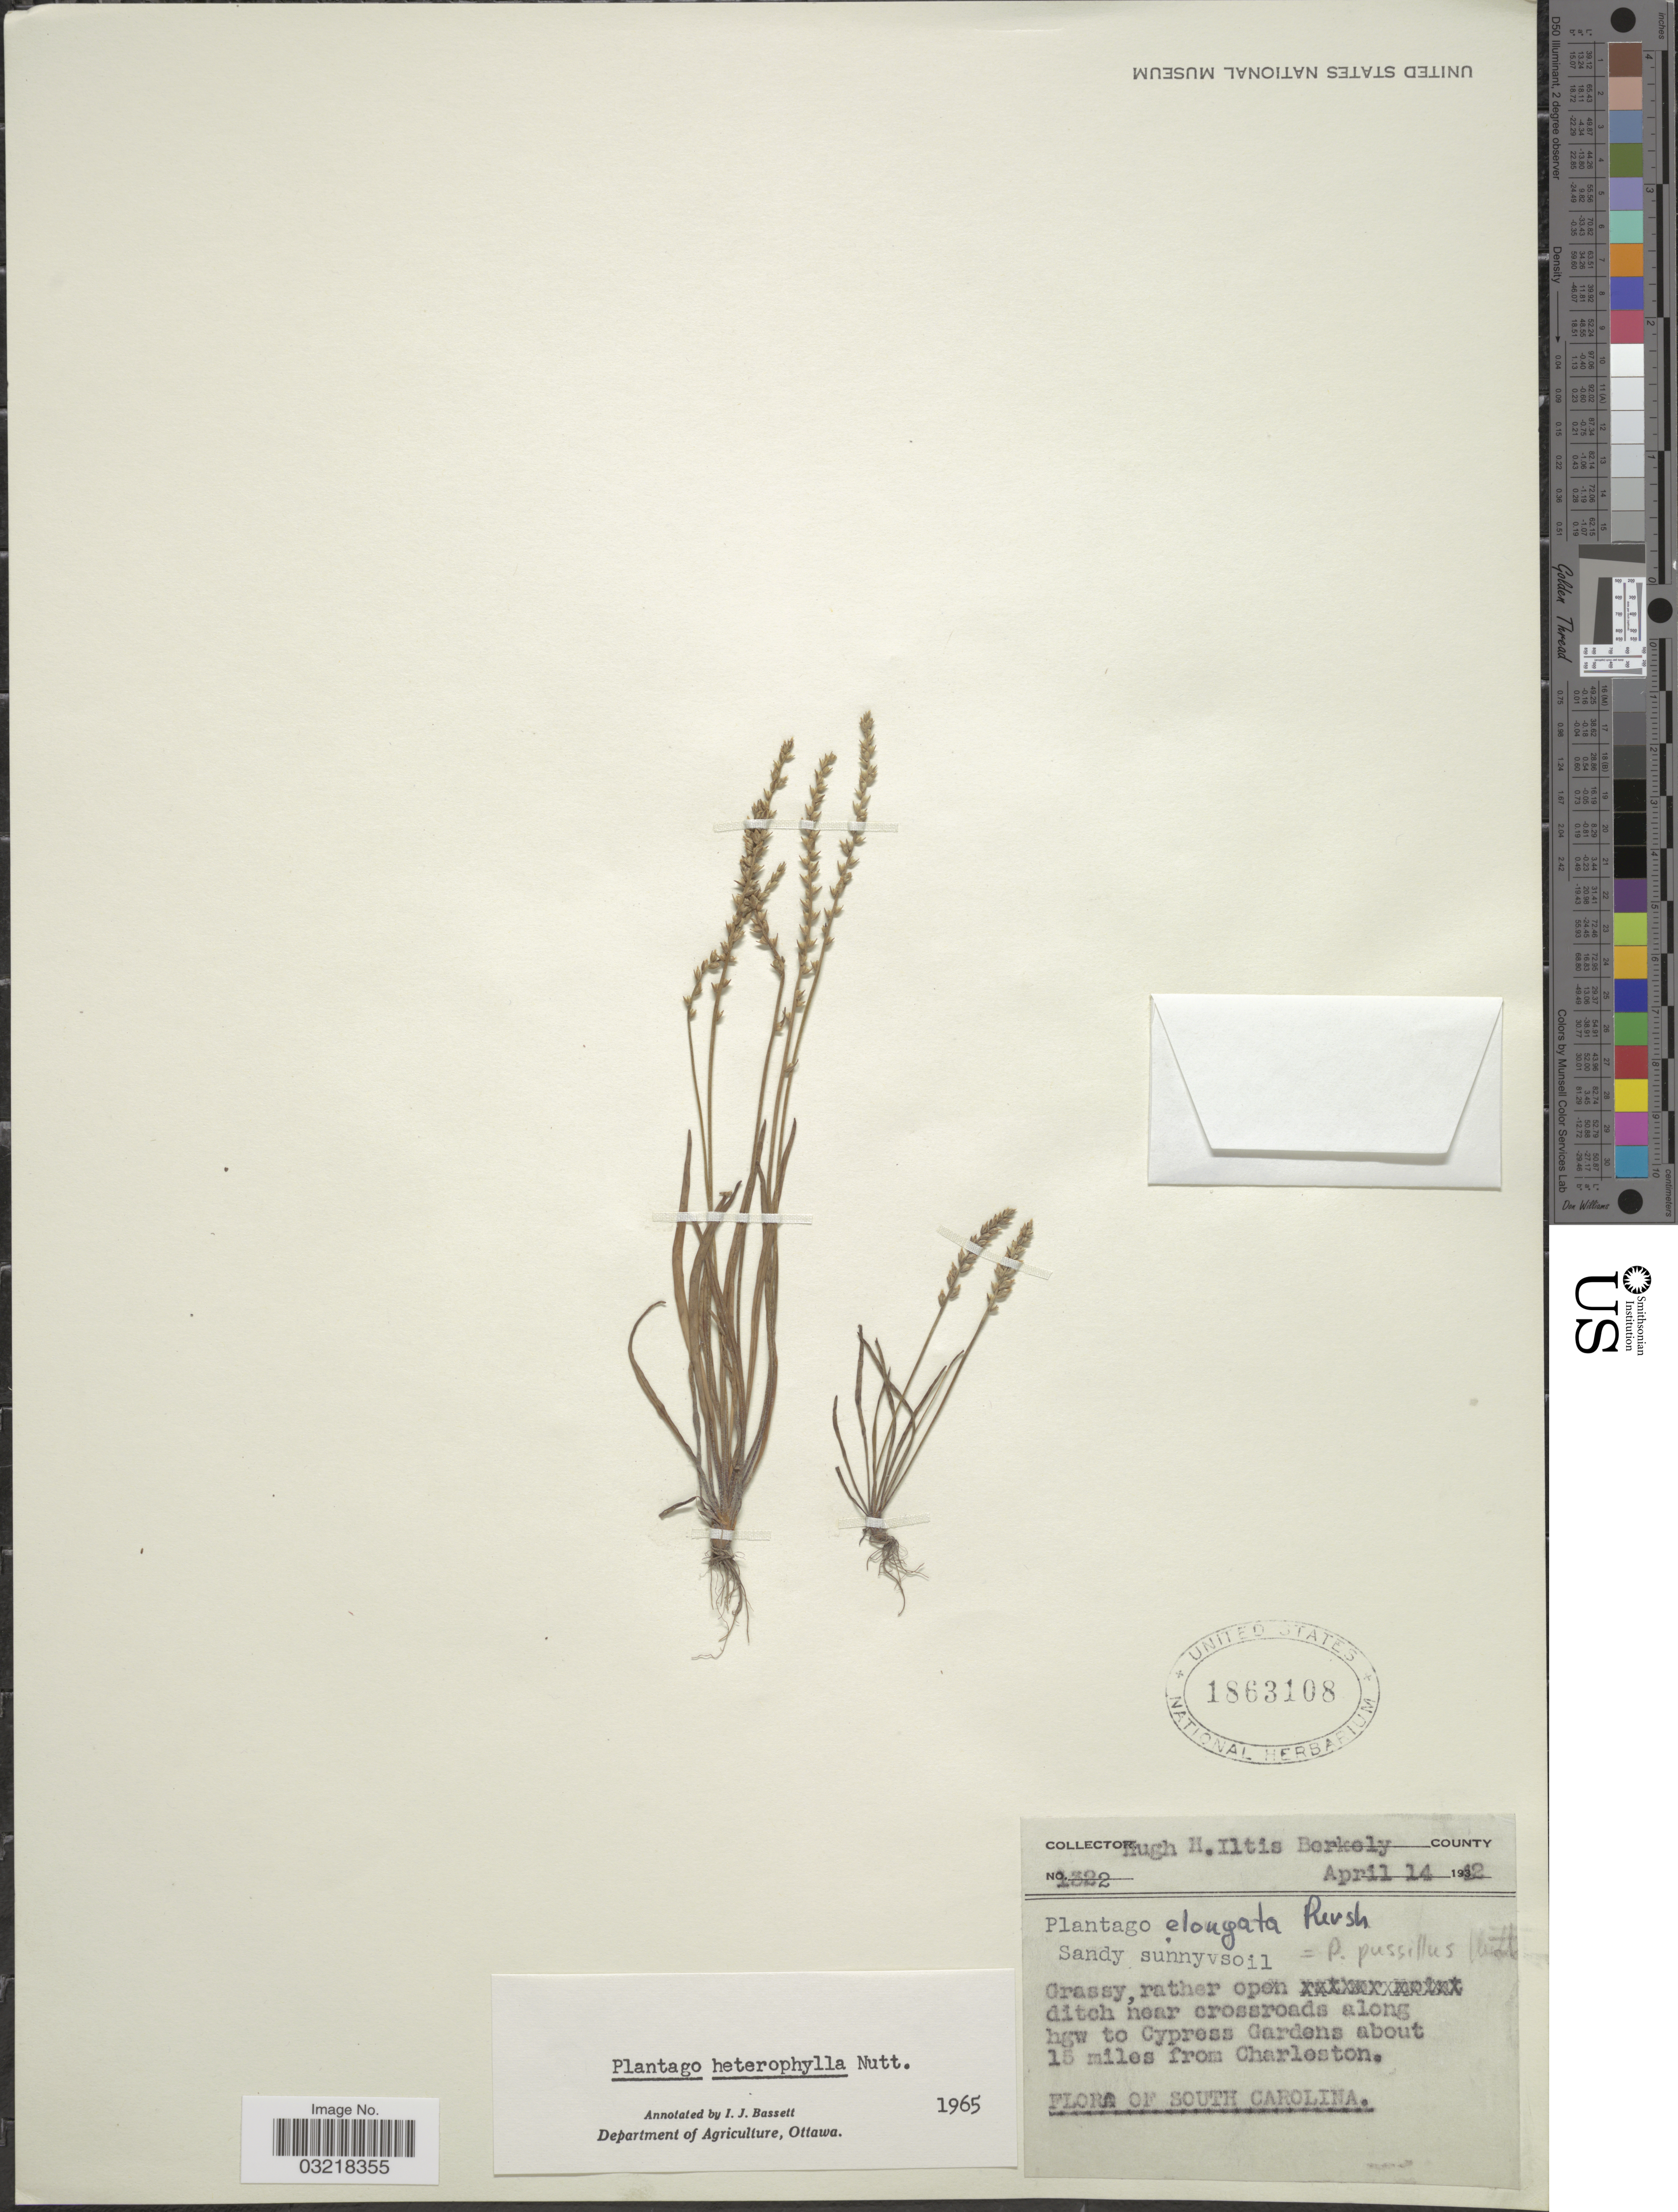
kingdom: Plantae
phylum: Tracheophyta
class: Magnoliopsida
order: Lamiales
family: Plantaginaceae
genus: Plantago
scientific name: Plantago heterophylla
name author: Nutt.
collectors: H. H. Iltis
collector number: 1322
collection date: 1942-04-14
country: United States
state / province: South Carolina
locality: Berkely County. Ditch near crossroads along hgw to Cypress Gardens about 15 miles from Charleston.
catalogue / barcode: US 1863108